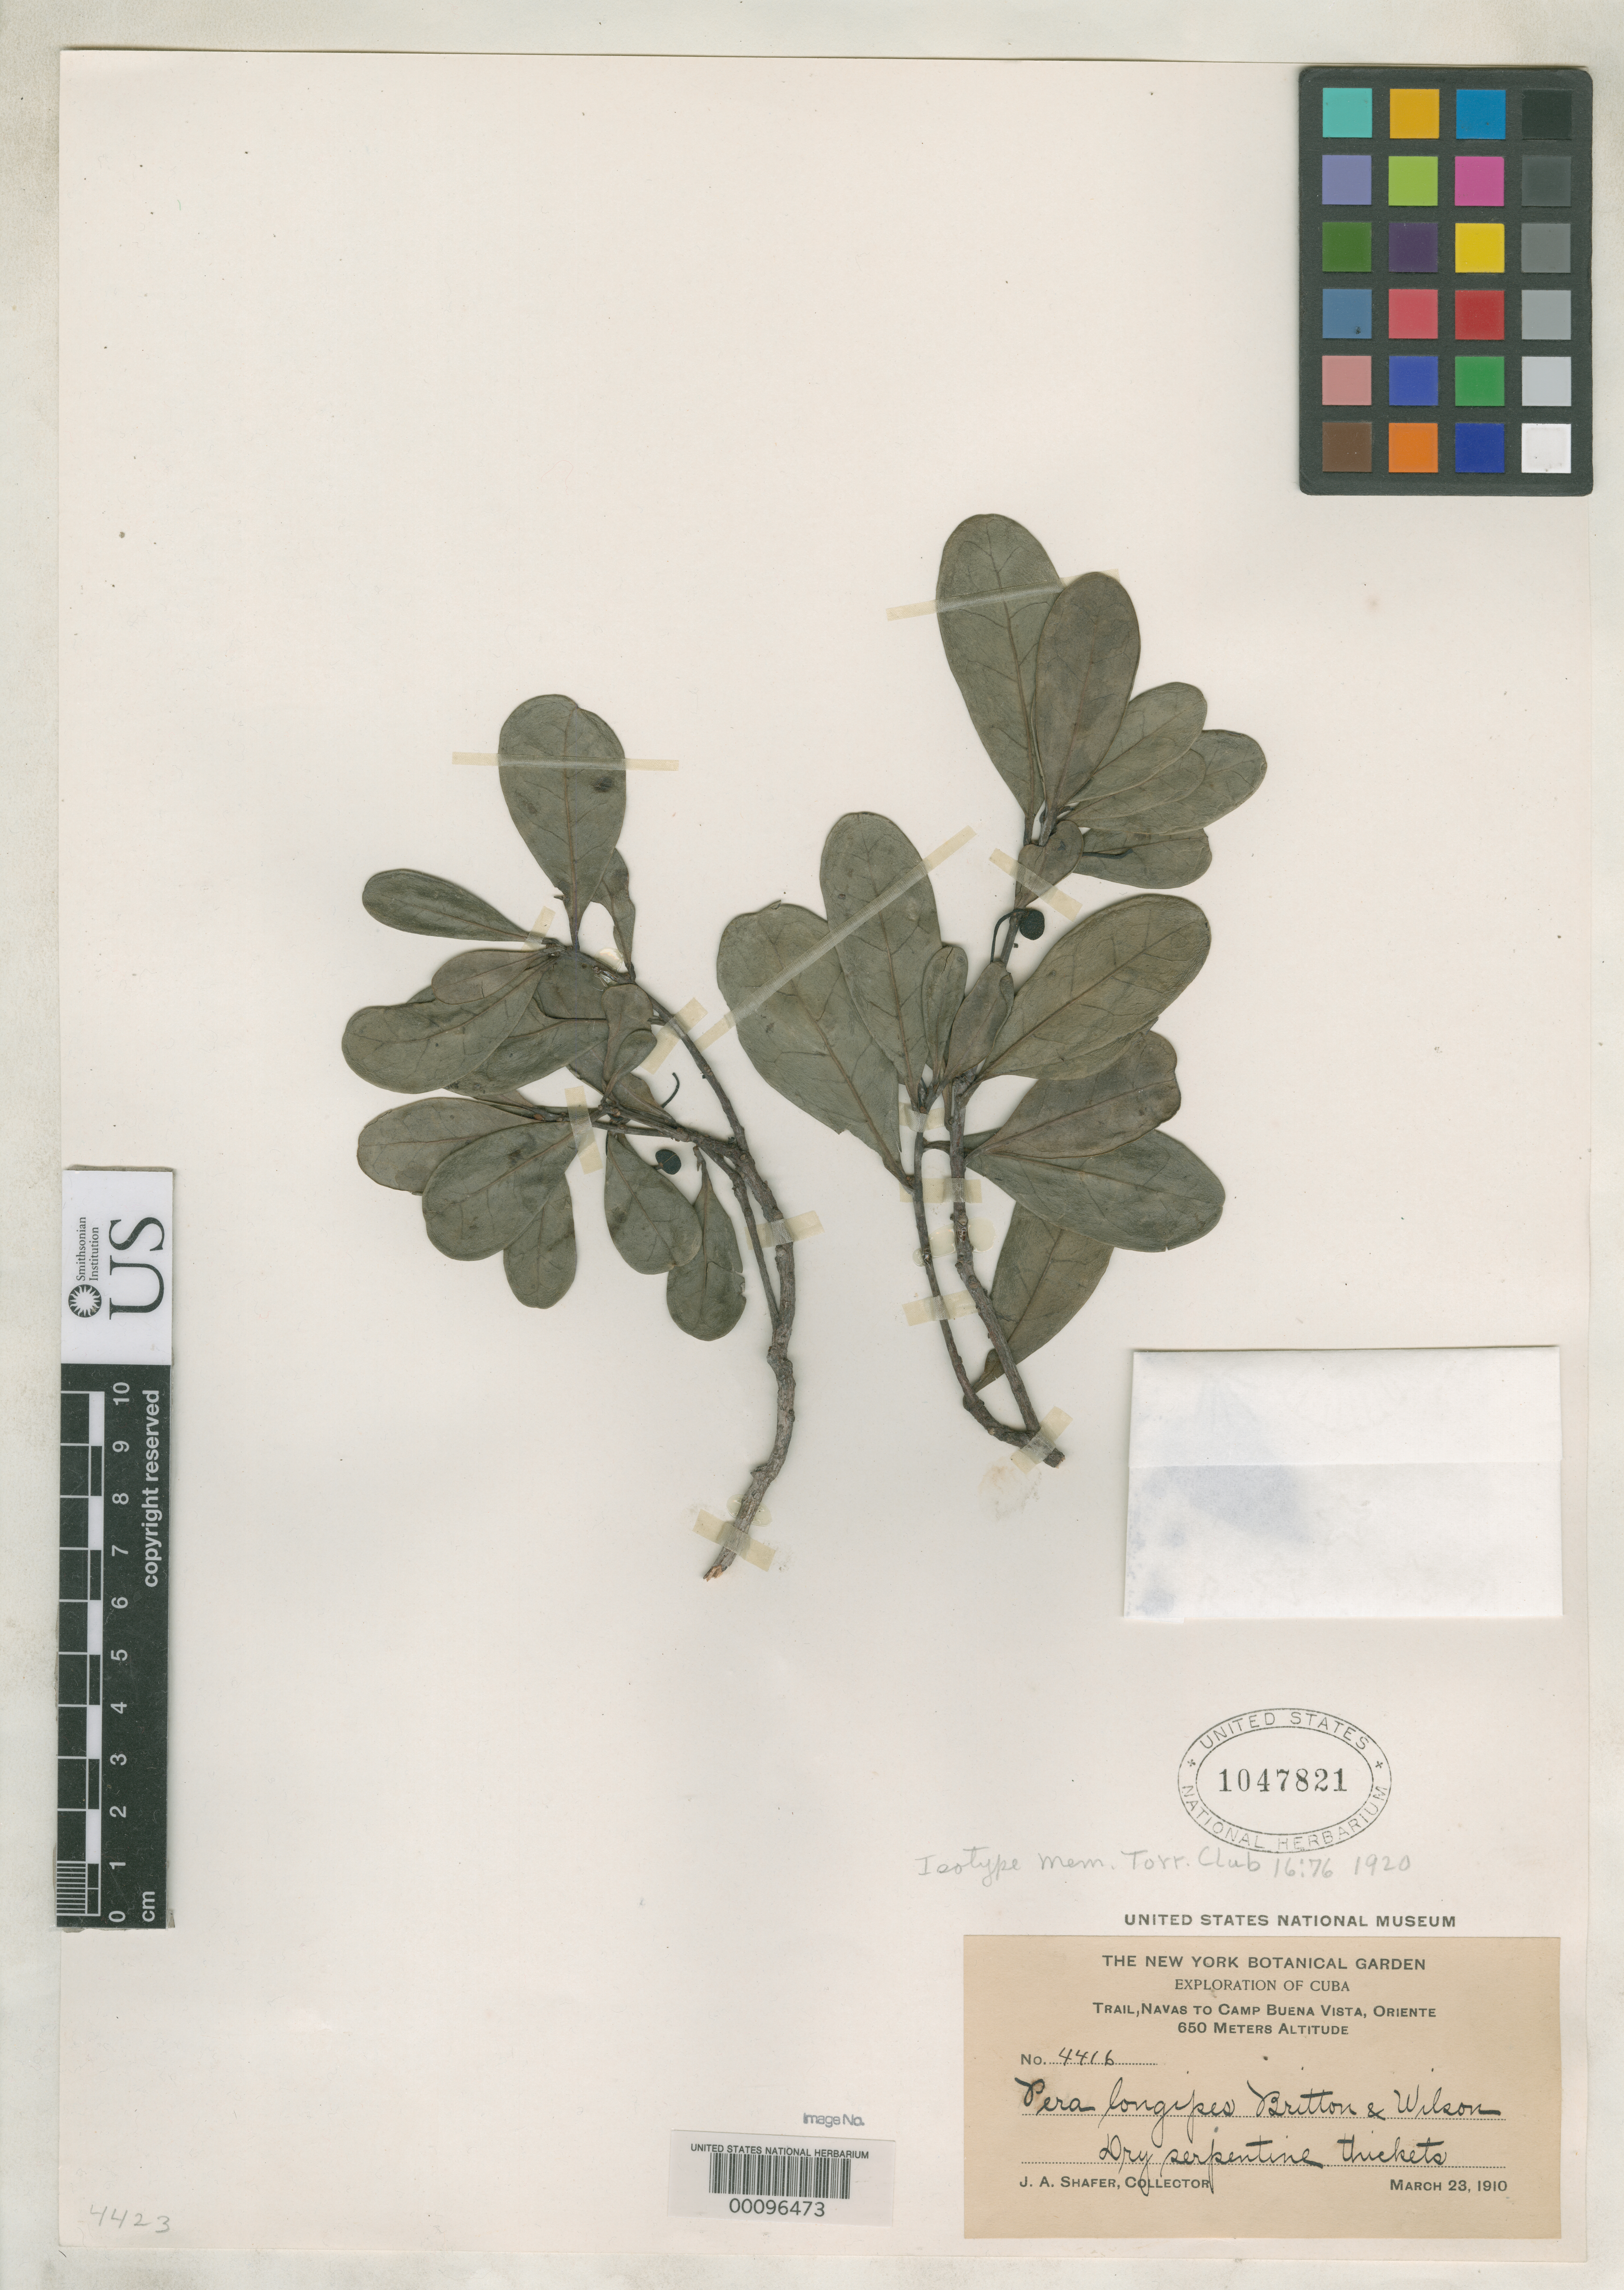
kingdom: Plantae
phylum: Tracheophyta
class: Magnoliopsida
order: Malpighiales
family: Peraceae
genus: Pera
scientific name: Pera longipes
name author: Britton & P. Wilson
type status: Isotype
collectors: J. A. Shafer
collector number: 4416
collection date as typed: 23 Mar 1910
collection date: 1910-03-23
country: Cuba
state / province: Oriente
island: Greater Antilles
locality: Navas to Camp Buena Vista.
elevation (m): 650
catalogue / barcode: US 1047821